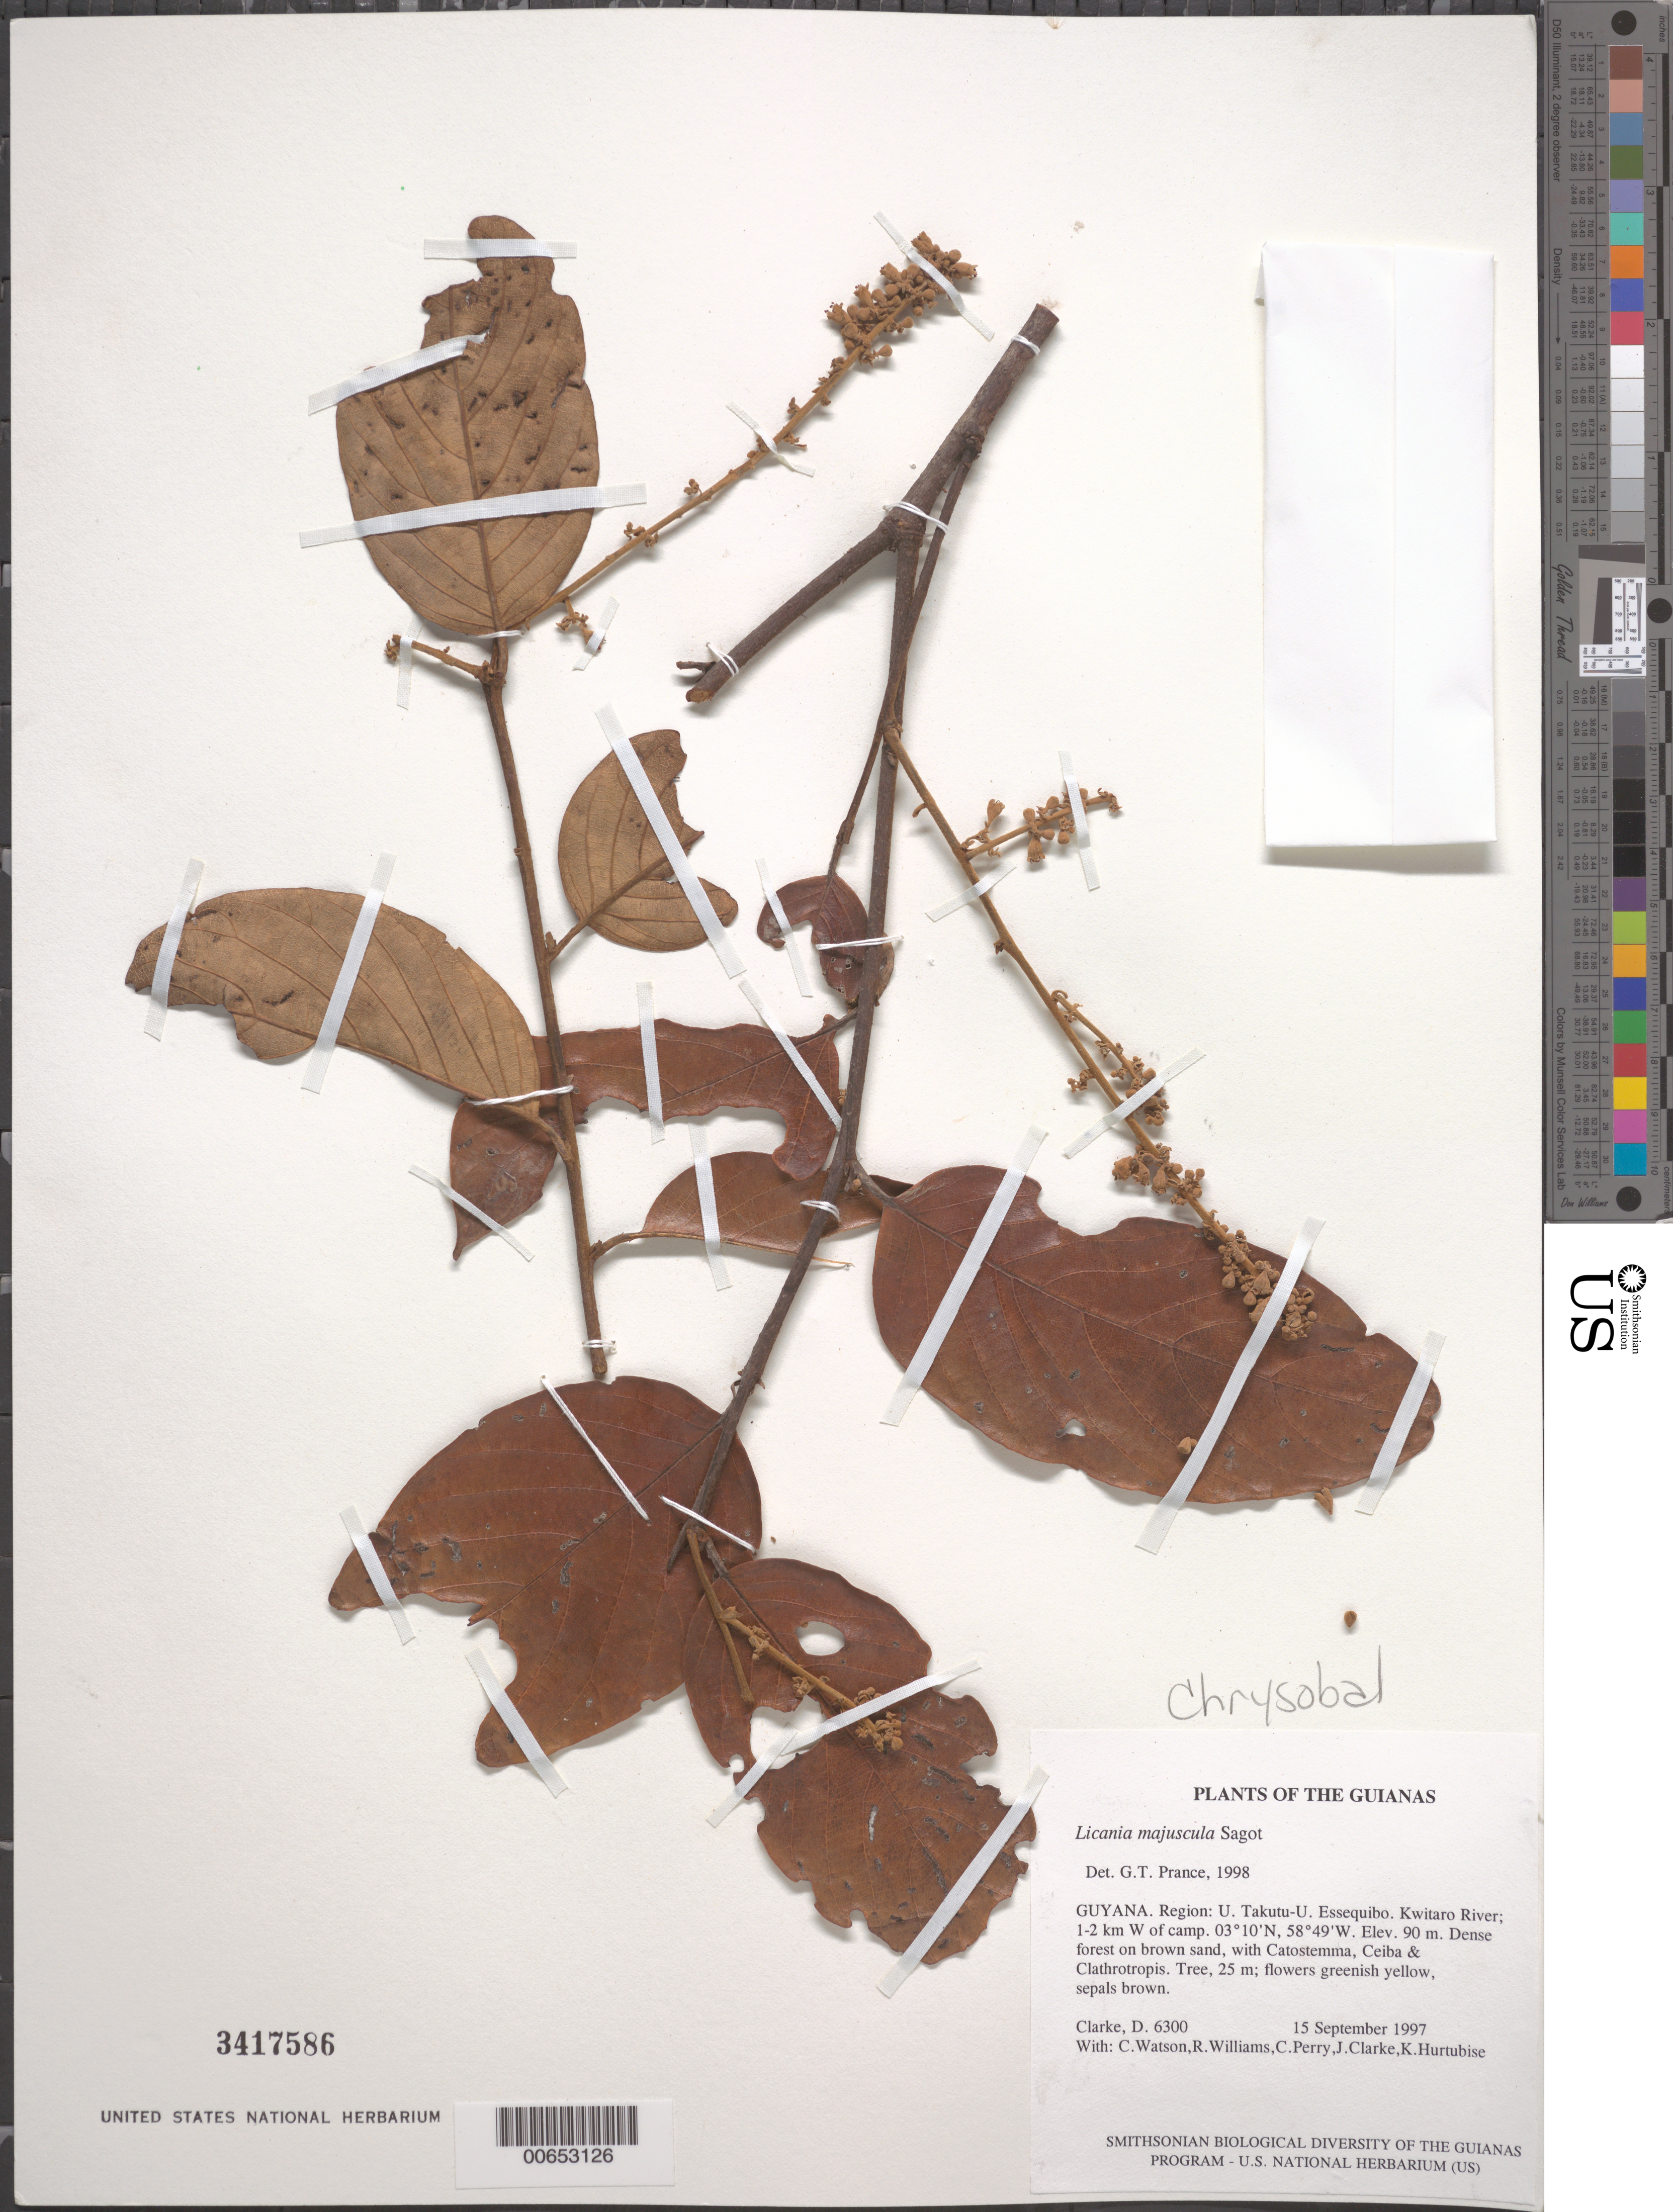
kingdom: Plantae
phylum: Tracheophyta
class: Magnoliopsida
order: Malpighiales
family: Chrysobalanaceae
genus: Licania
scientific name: Licania majuscula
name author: Sagot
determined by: Prance, G. T.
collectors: H. D. Clarke, C. Watson, R. Williams, C. Perry, J. Clarke & K. Hurtubise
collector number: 6300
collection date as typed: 15 September 1997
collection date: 1997-09-15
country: Guyana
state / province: U. Takutu-U. Essequibo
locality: Kwitaro River; 1-2 km W of camp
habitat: Dense forest on brown sand, with Catostemma, Ceiba & Clathrotropis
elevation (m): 90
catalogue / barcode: US 3417586